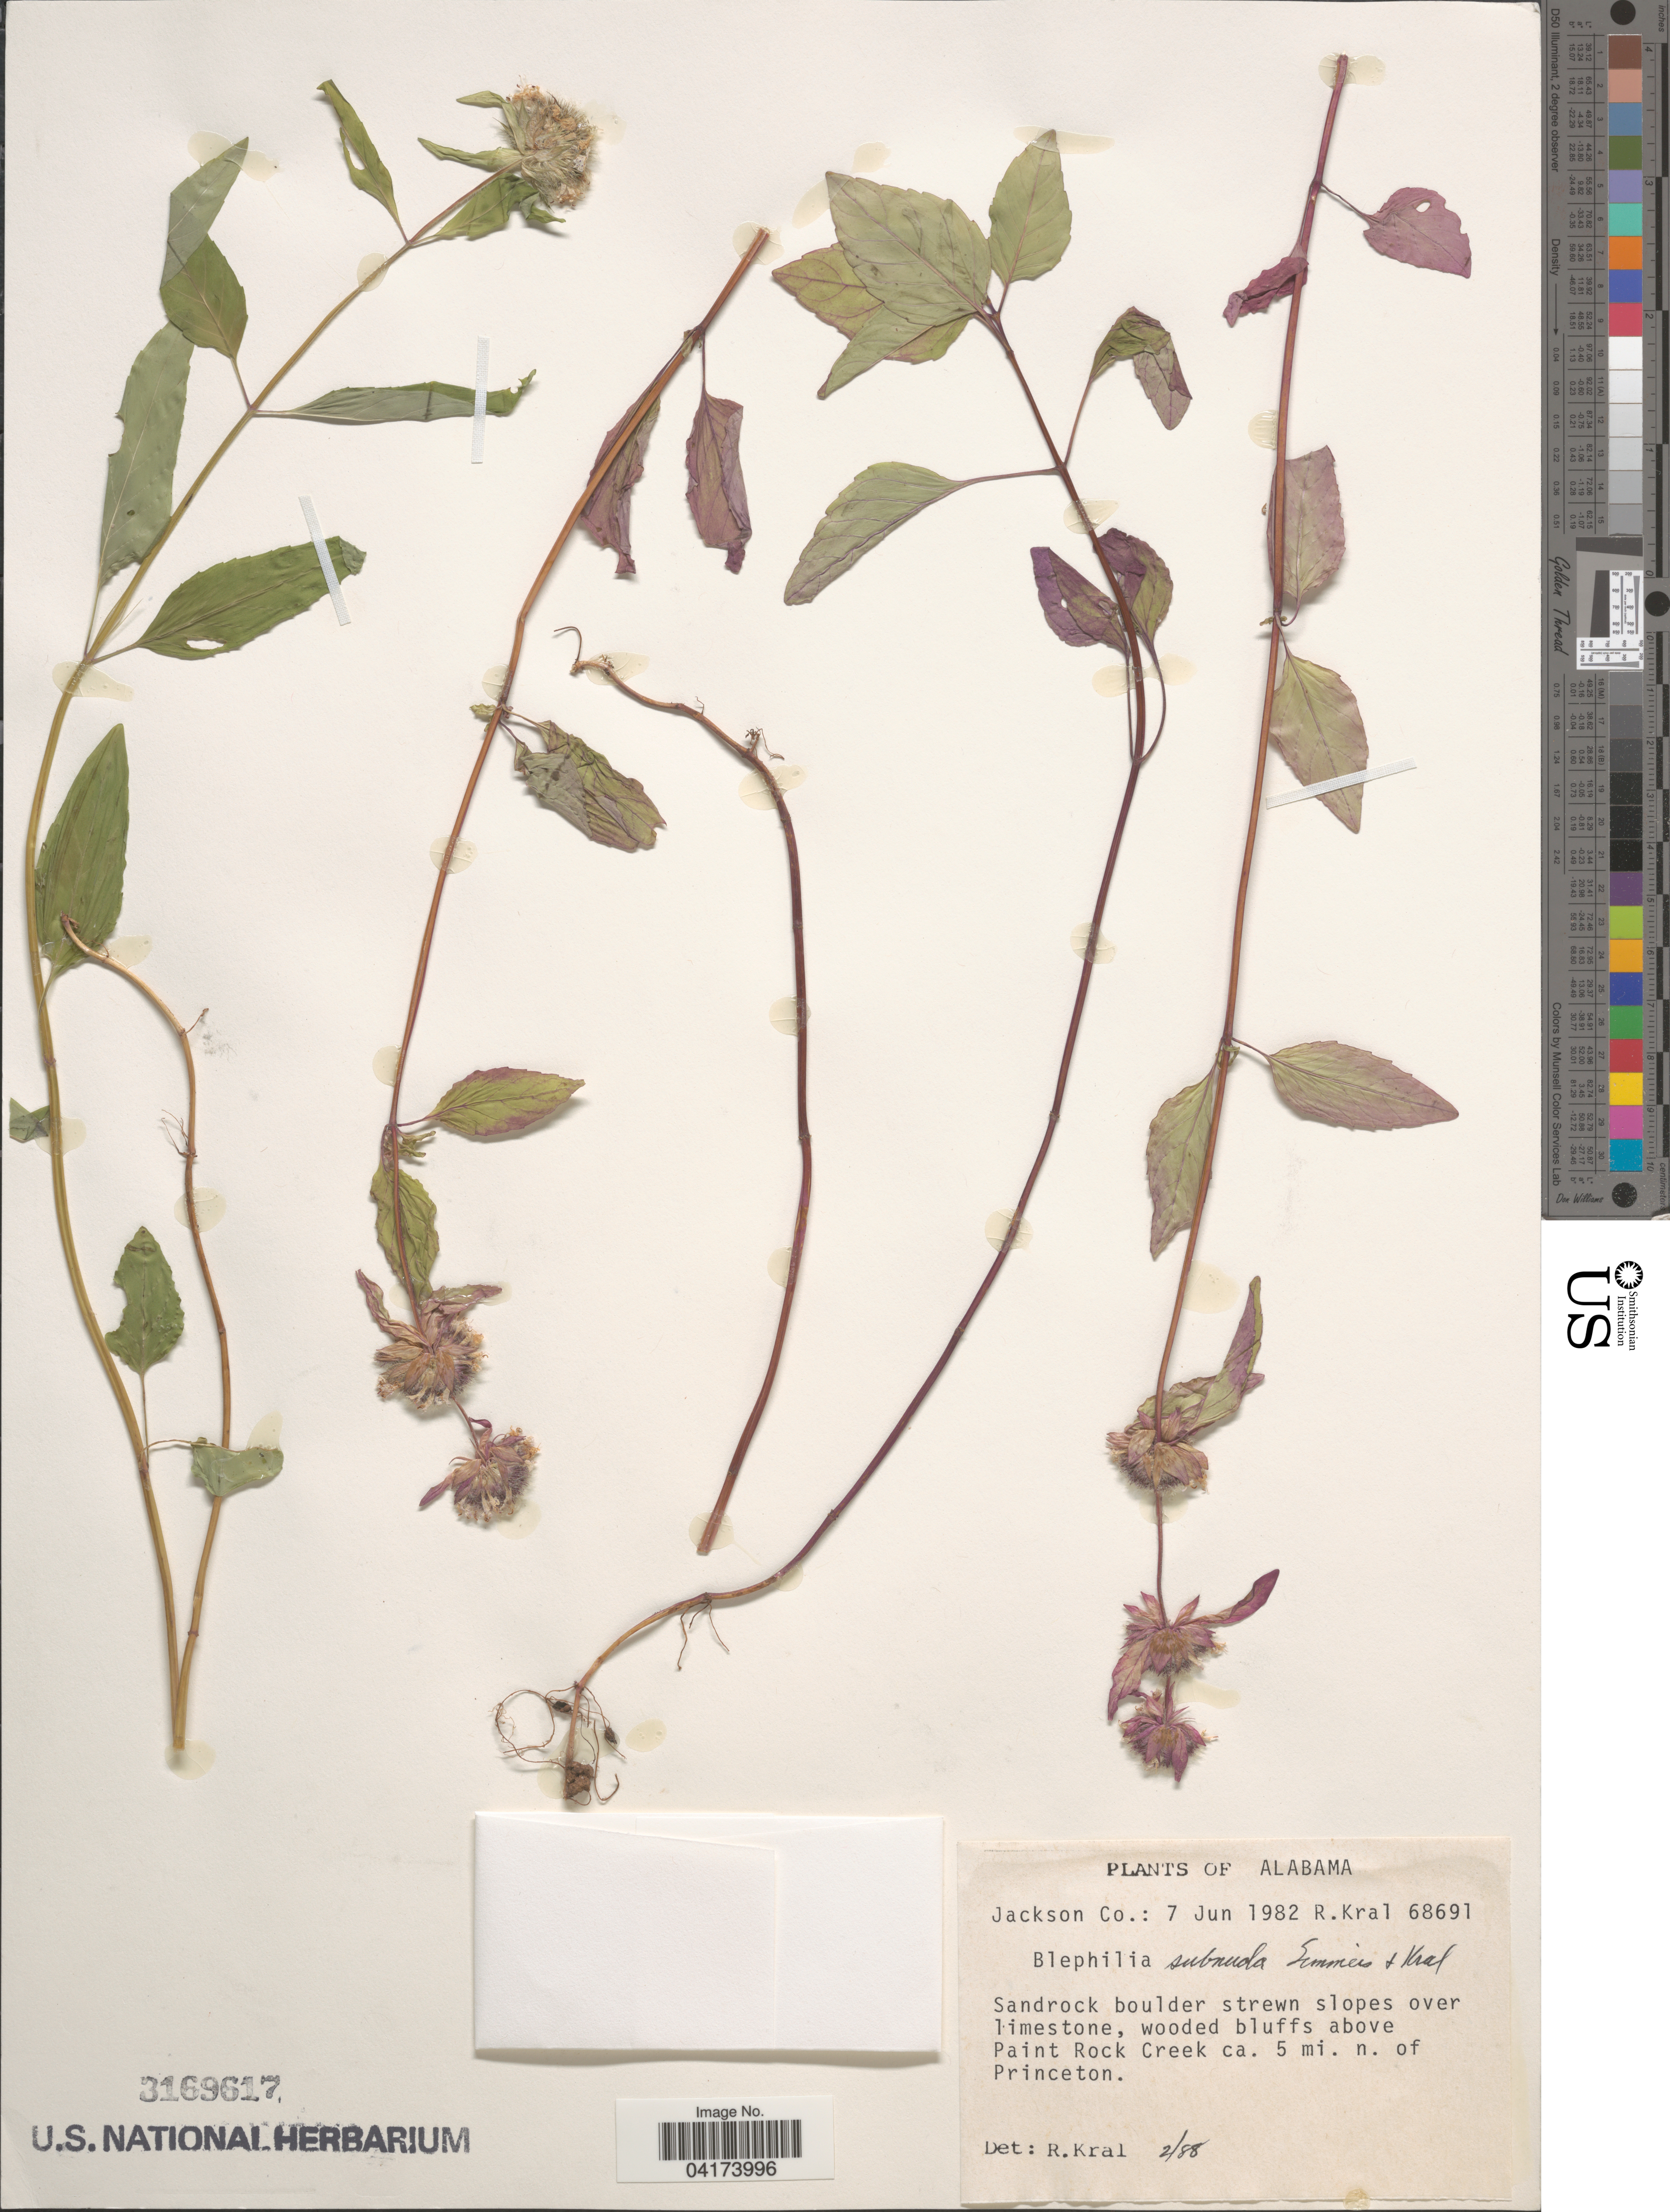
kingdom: Plantae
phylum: Tracheophyta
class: Magnoliopsida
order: Lamiales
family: Lamiaceae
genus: Blephilia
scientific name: Blephilia subnuda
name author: Simmers & Kral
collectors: R. Kral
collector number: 68691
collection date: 1982-06-07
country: United States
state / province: Alabama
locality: Jackson Co. Above Paint Rock Creek ca. 5 mi. n. of Princeton.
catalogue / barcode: US 3169617